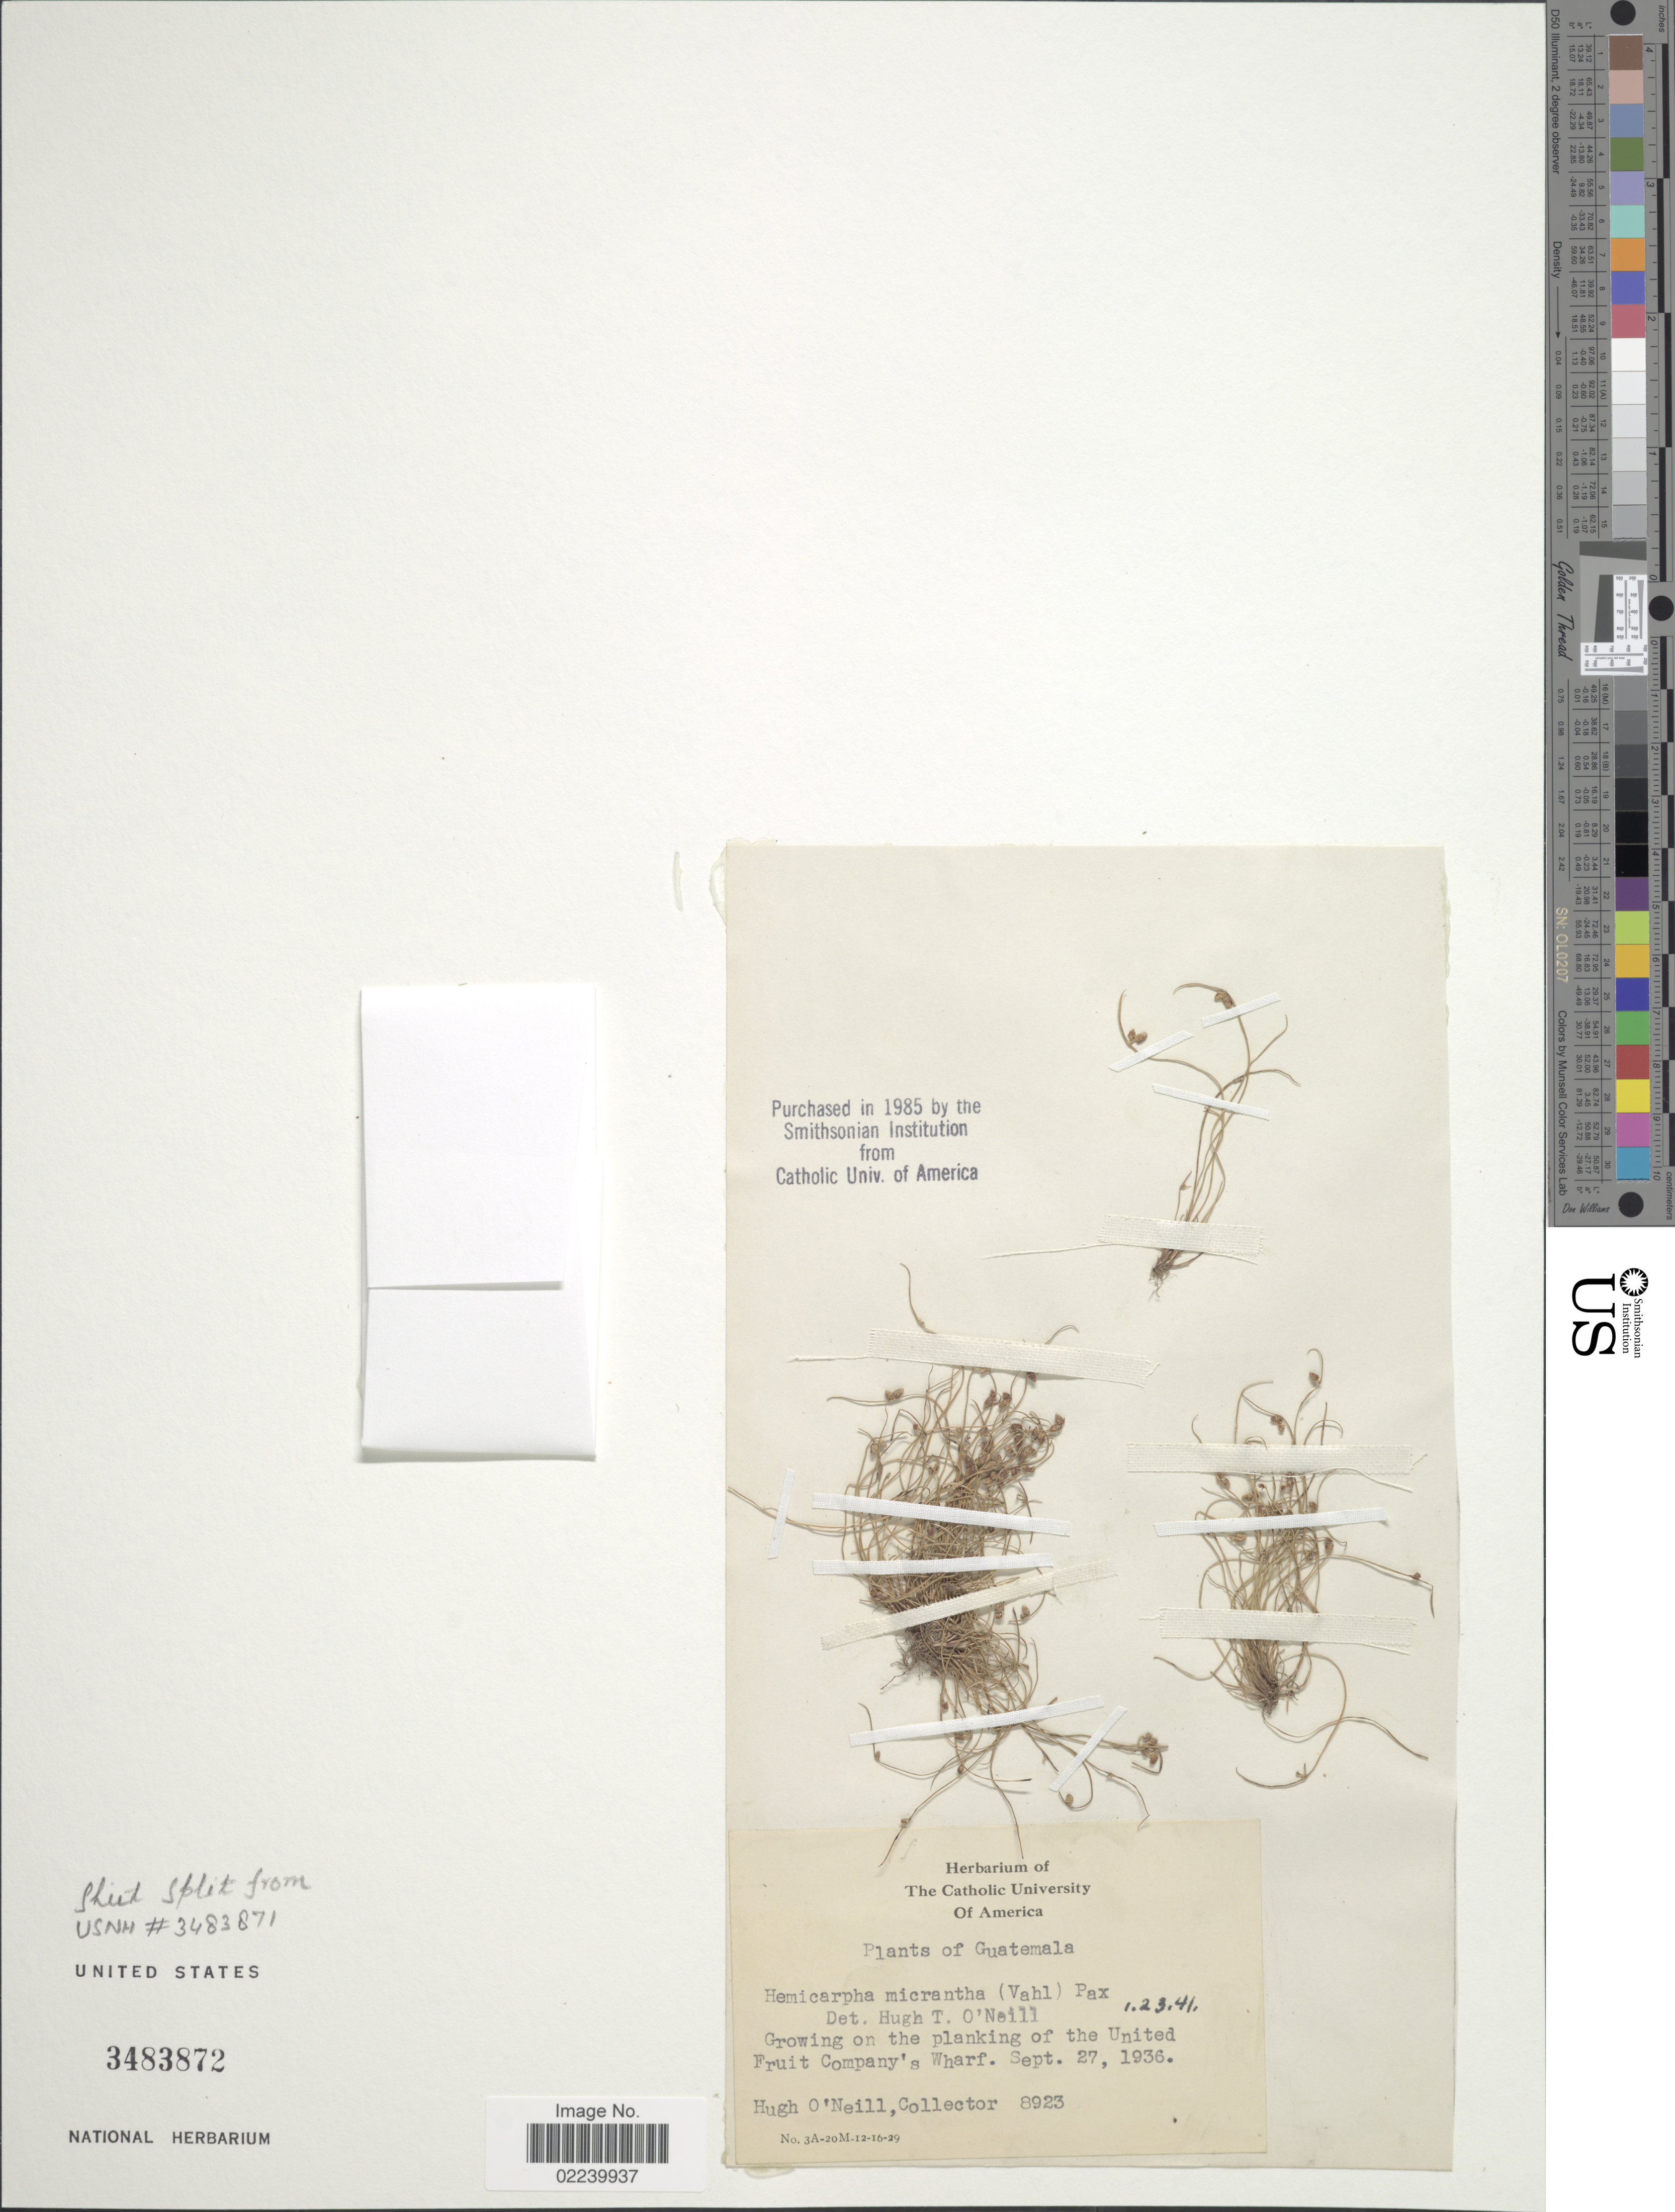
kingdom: Plantae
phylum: Tracheophyta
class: Liliopsida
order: Poales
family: Cyperaceae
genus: Cyperus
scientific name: Cyperus subsquarrosus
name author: (Muhl.) Bauters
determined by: Strong, M. T., (US), Smithsonian Institution - National Museum of Natural History (UNITED STATES)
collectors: H. O'Neill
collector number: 8923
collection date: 1936-09-27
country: Guatemala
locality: On the planking of the United Fruit Company's Wharf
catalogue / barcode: US 3483872